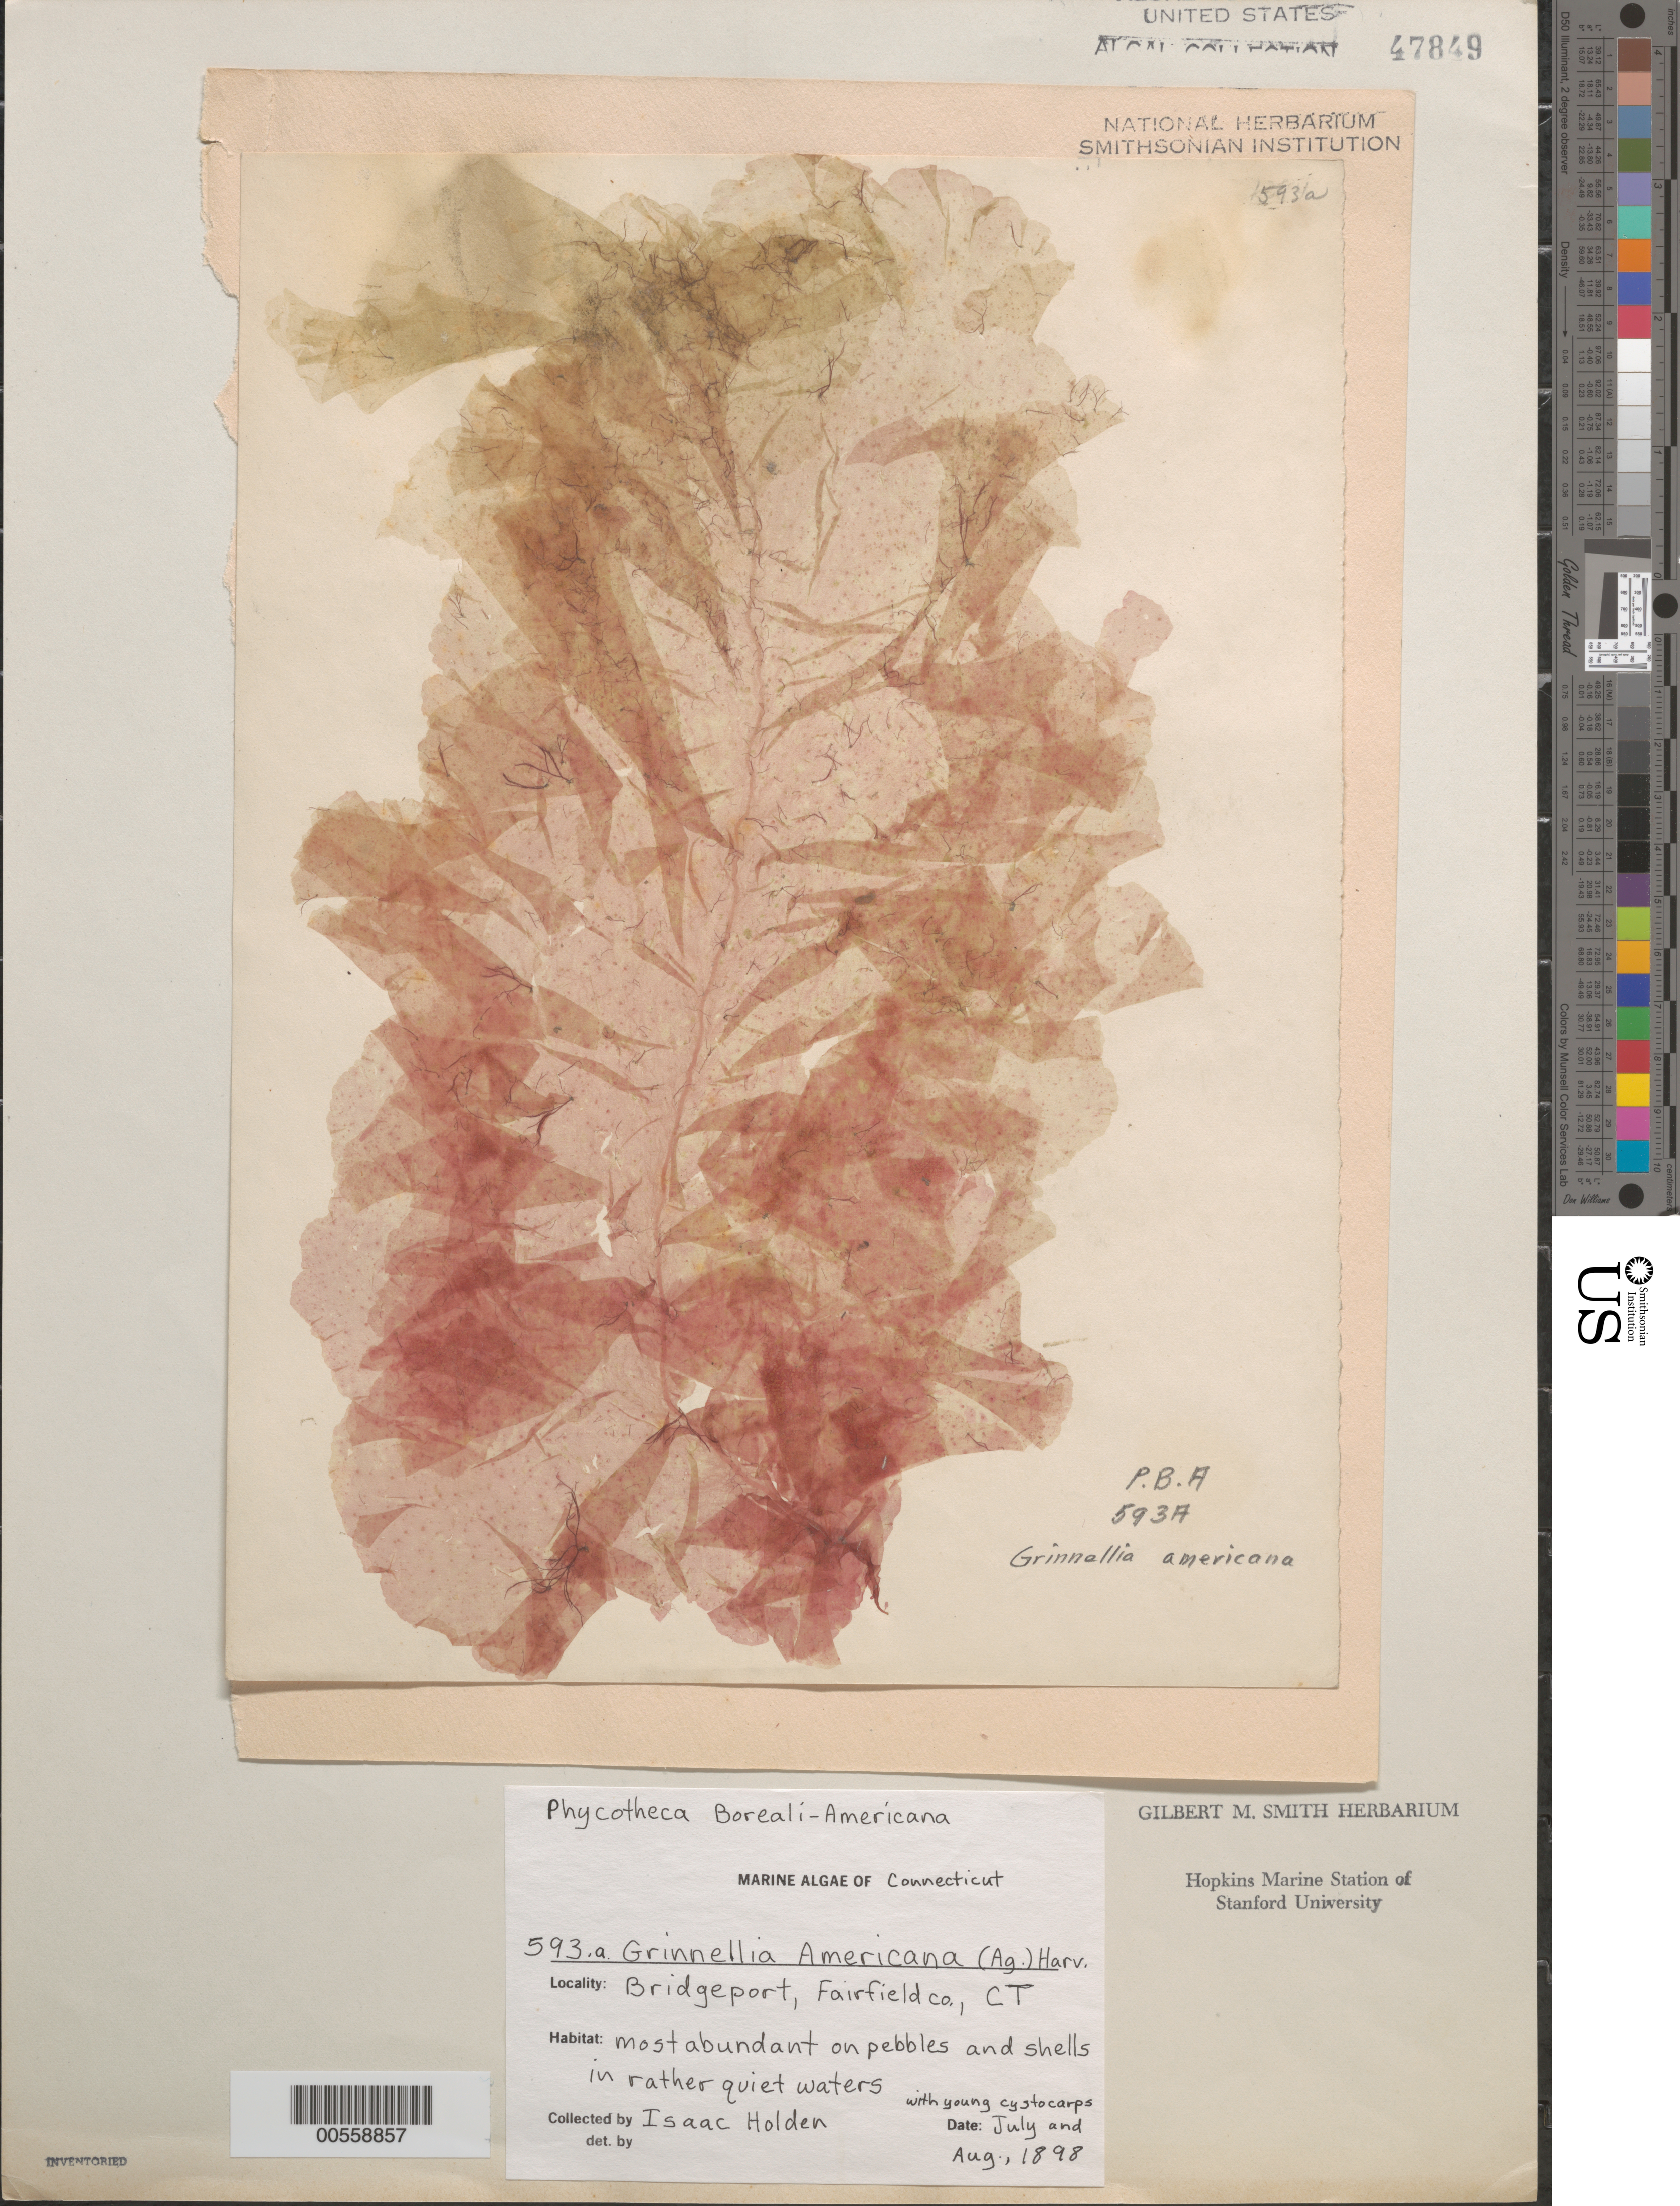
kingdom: Plantae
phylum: Rhodophyta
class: Florideophyceae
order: Ceramiales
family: Delesseriaceae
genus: Grinnellia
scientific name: Grinnellia americana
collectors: I. Holden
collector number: PB-A 593a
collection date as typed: Jul 1898 AND -- Aug 1898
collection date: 1898-07,1898-08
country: United States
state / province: Connecticut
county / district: Fairfield County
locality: Bridgeport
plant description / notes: Collins, Holden & Setchell, Phycotheca Boreali-Americana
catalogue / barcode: US 47849